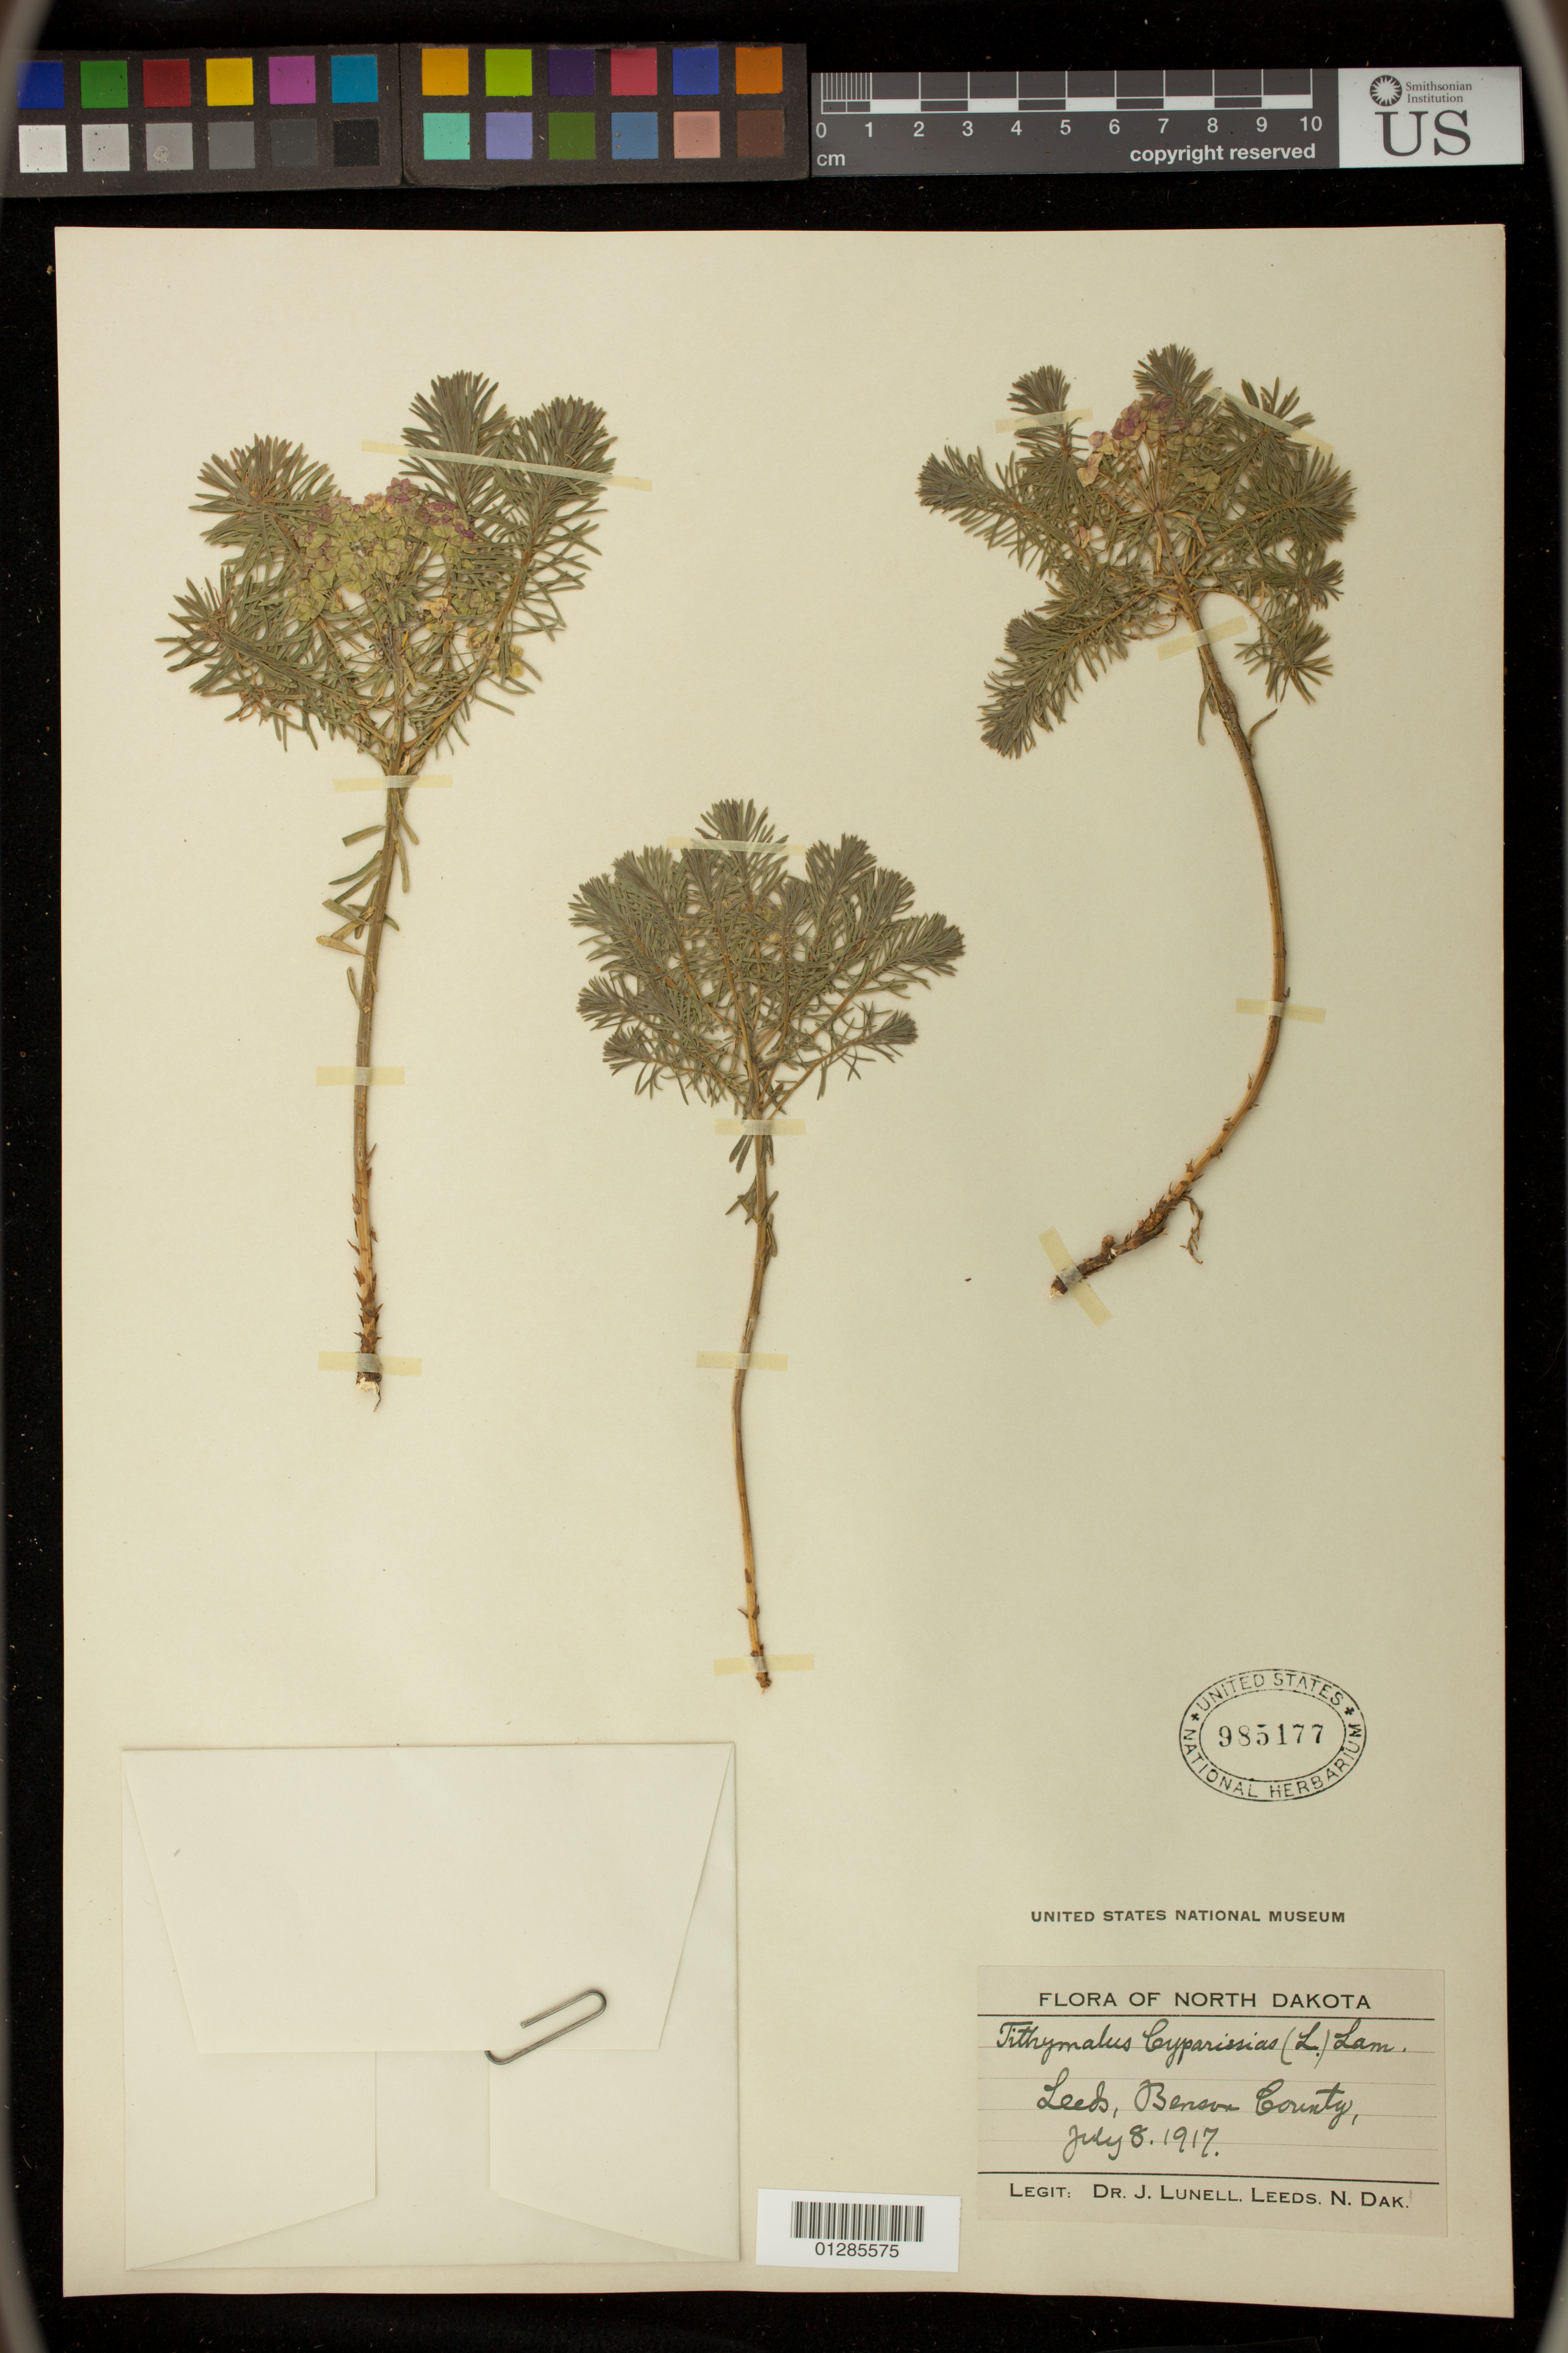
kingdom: Plantae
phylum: Tracheophyta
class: Magnoliopsida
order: Malpighiales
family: Euphorbiaceae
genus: Euphorbia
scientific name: Euphorbia cyparissias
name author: L.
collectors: J. Lunell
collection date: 1917-07-08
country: United States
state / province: North Dakota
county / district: Benson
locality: Leeds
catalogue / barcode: US 985177